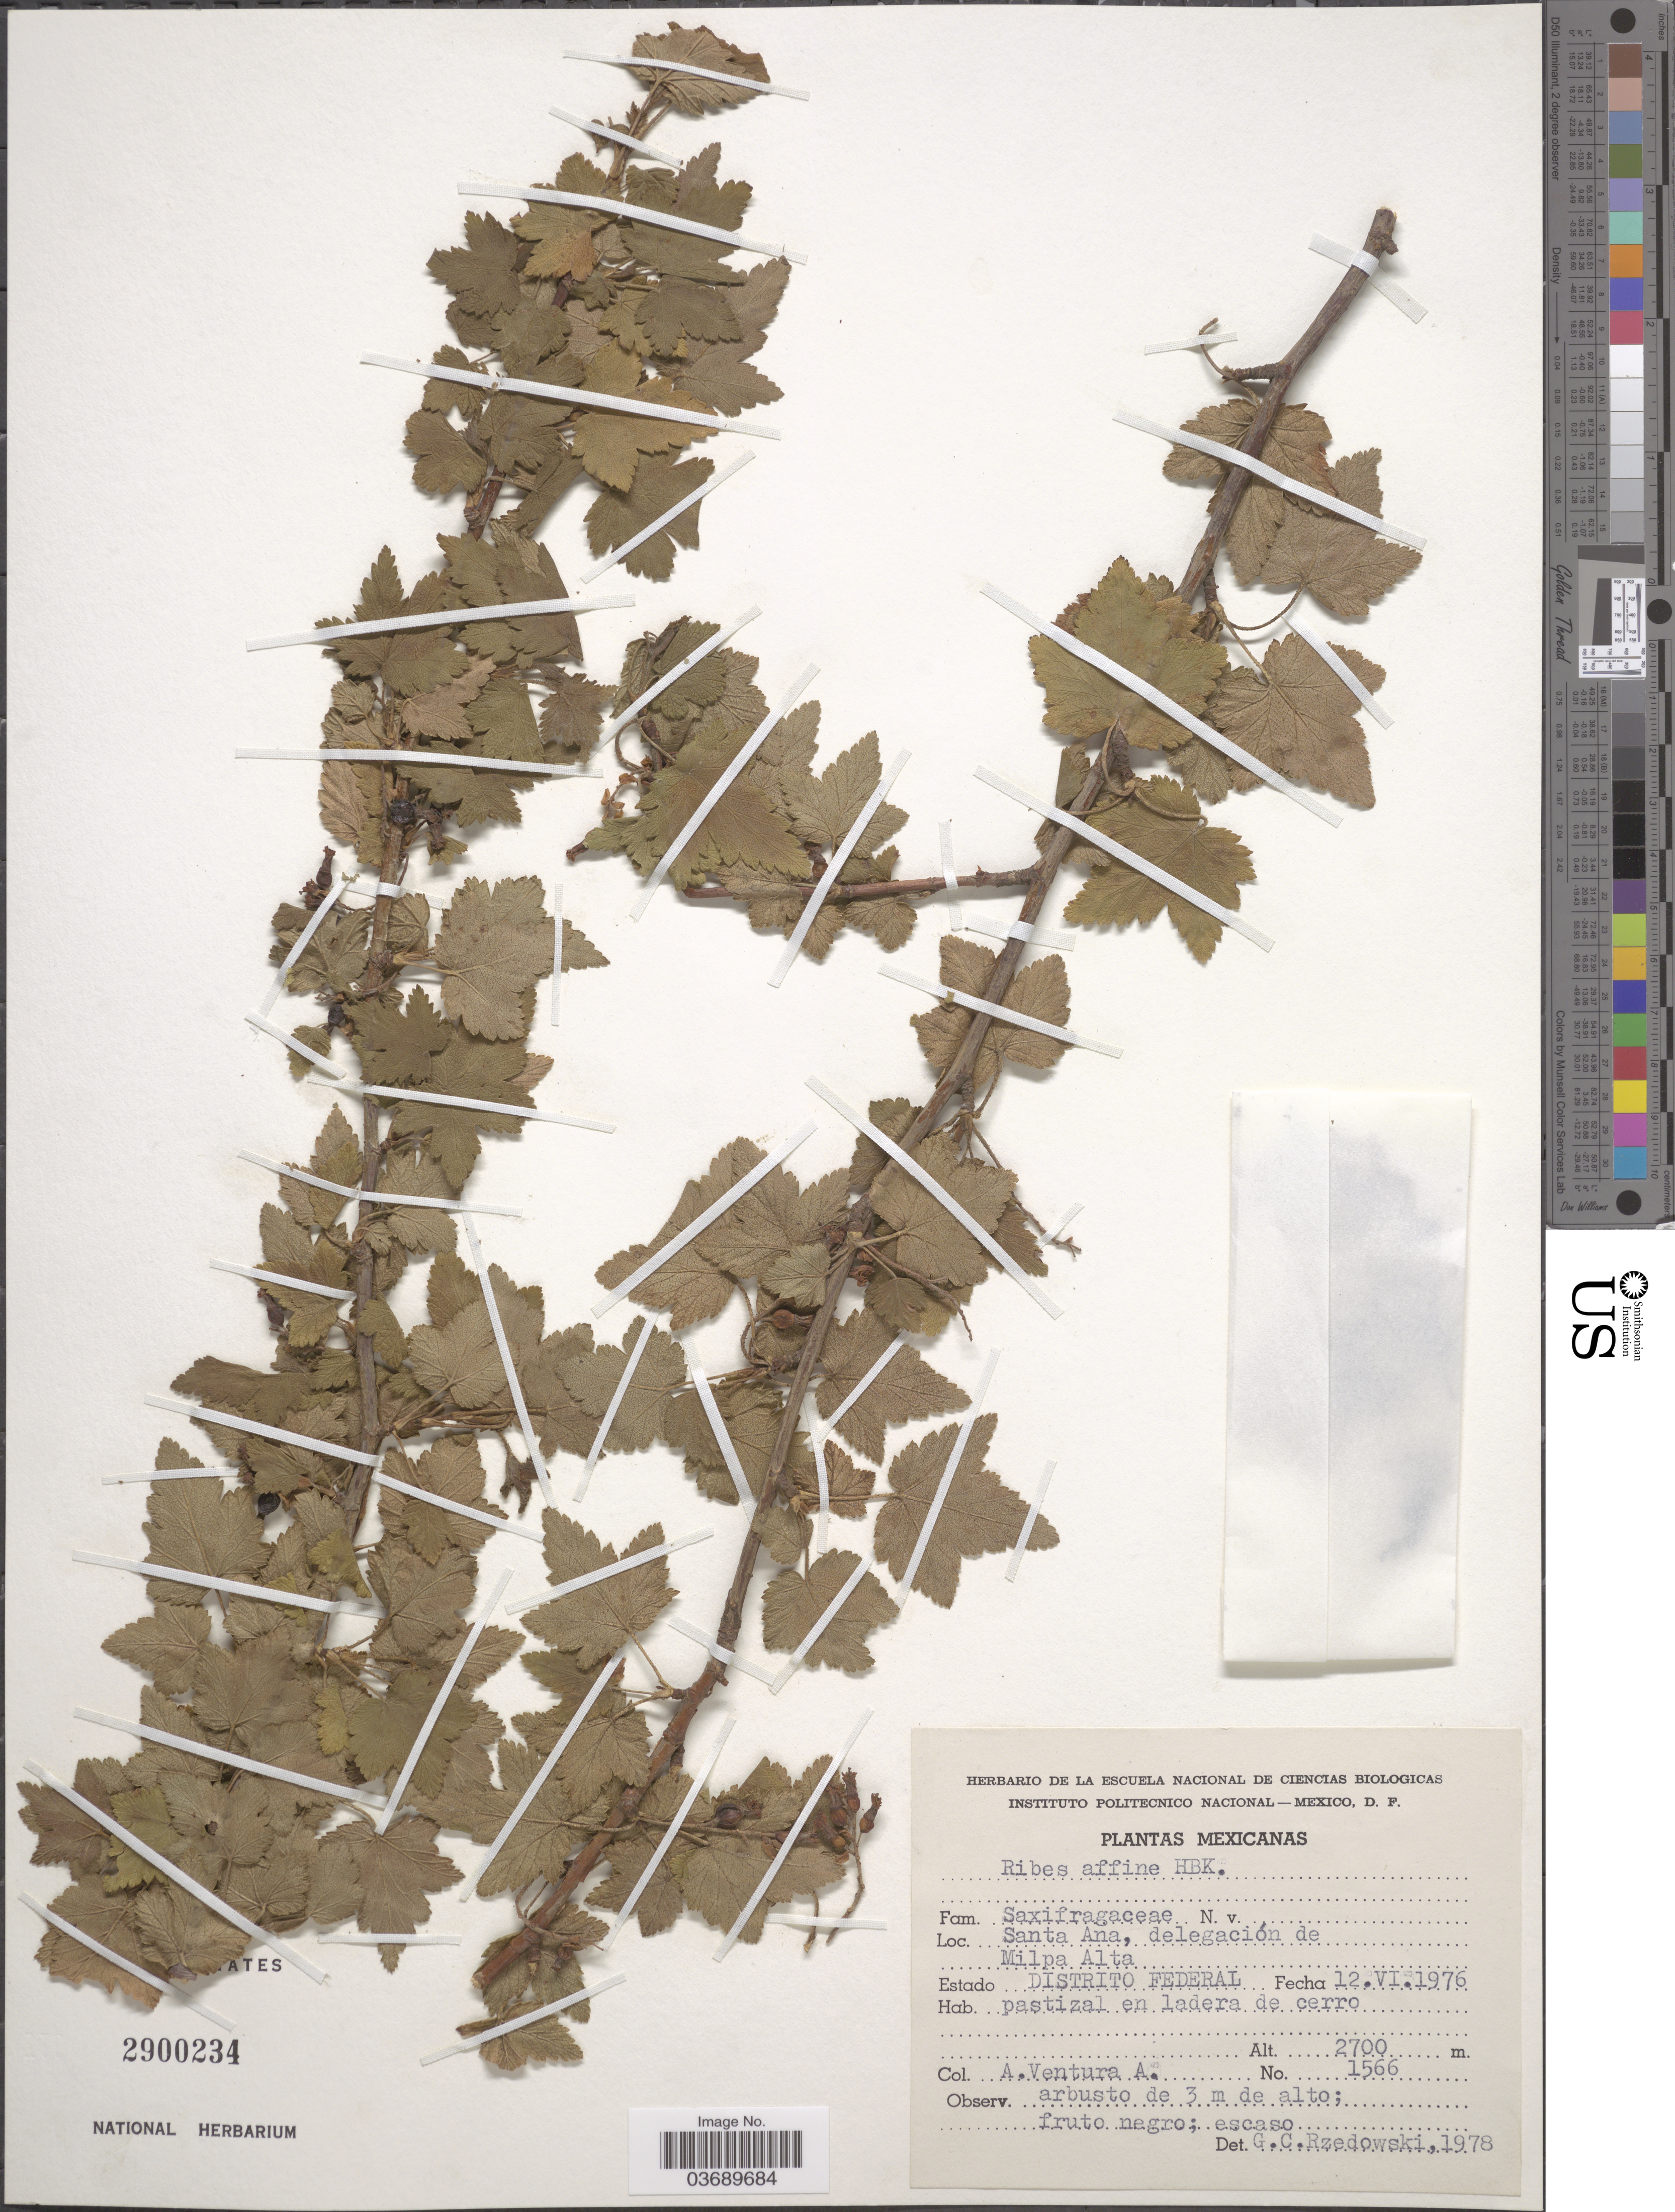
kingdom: Plantae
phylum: Tracheophyta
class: Magnoliopsida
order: Saxifragales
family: Grossulariaceae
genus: Ribes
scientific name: Ribes affine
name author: Kunth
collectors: A. Ventura A.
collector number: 1566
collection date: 1976-06-12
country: Mexico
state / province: Distrito Federal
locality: Santa Ana, delegación de Milpa Alta. Estado Distrito Federal.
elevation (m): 2700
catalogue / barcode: US 2900234